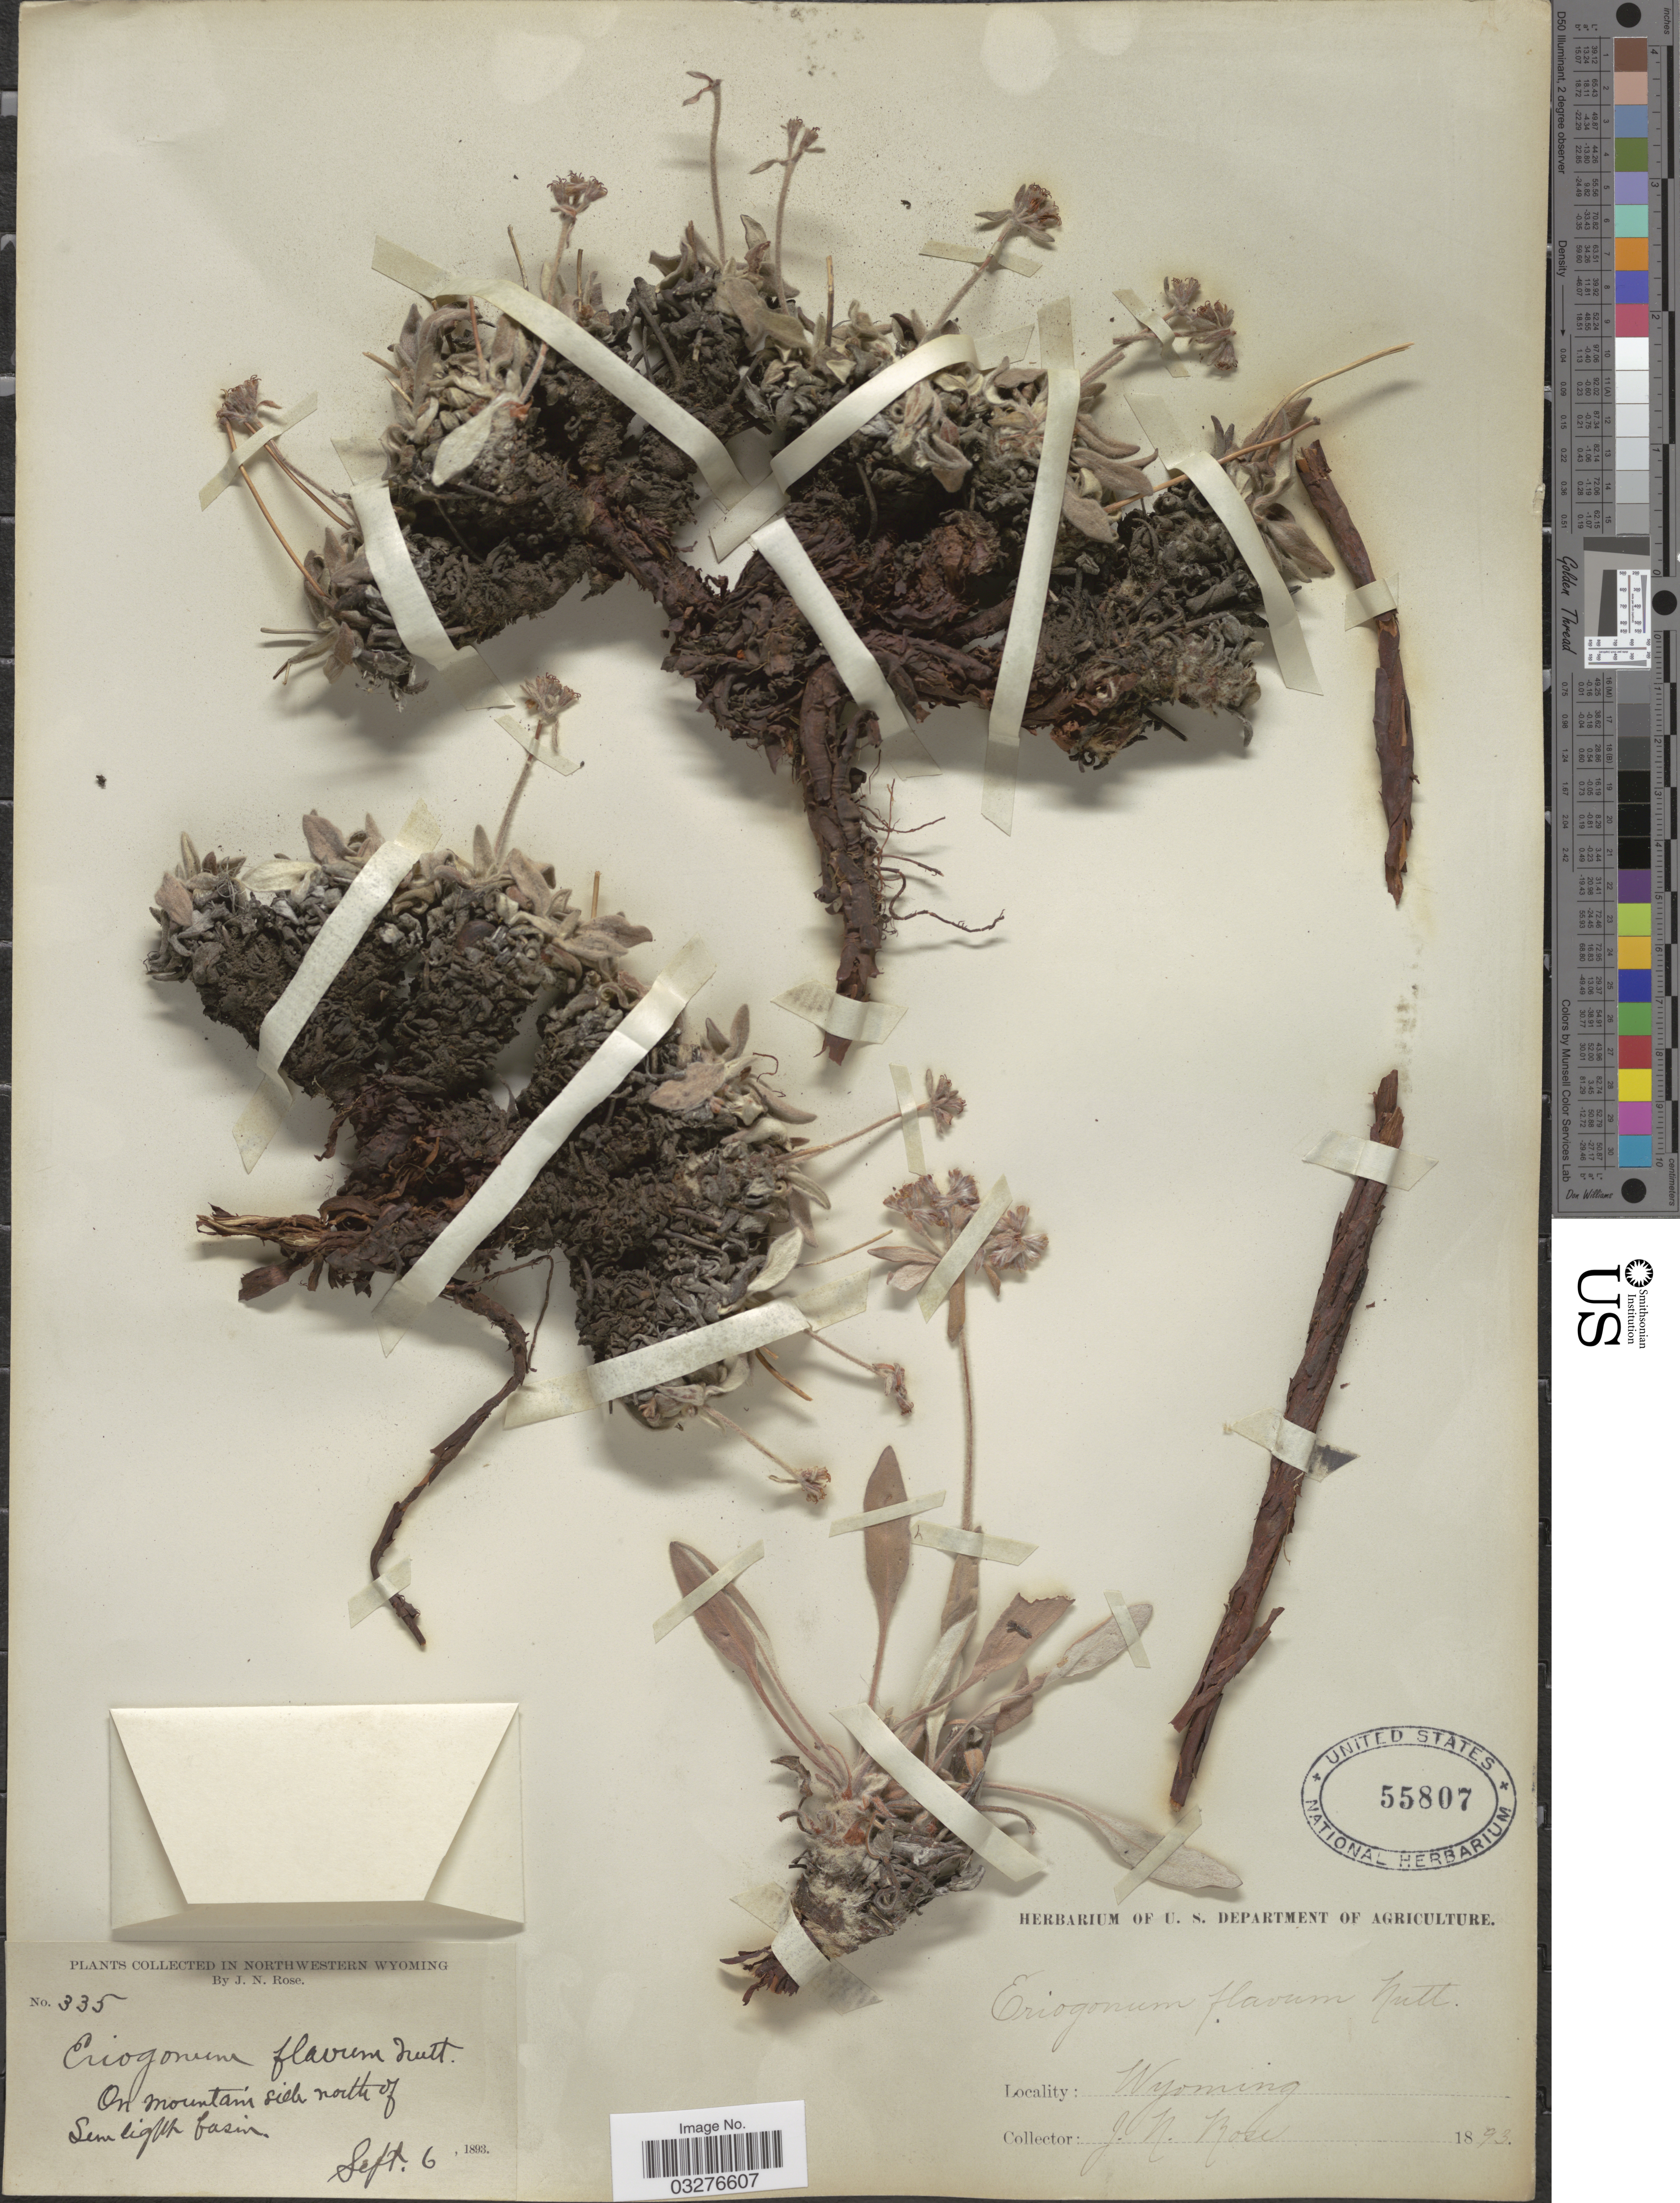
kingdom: Plantae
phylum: Tracheophyta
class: Magnoliopsida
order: Caryophyllales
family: Polygonaceae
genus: Eriogonum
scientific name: Eriogonum flavum var. flavum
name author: Nutt. ex Benth.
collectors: J. N. Rose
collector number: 335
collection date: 1893-09-06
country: United States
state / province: Wyoming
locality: On mountain side north of Sunlight basin.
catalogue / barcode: US 55807